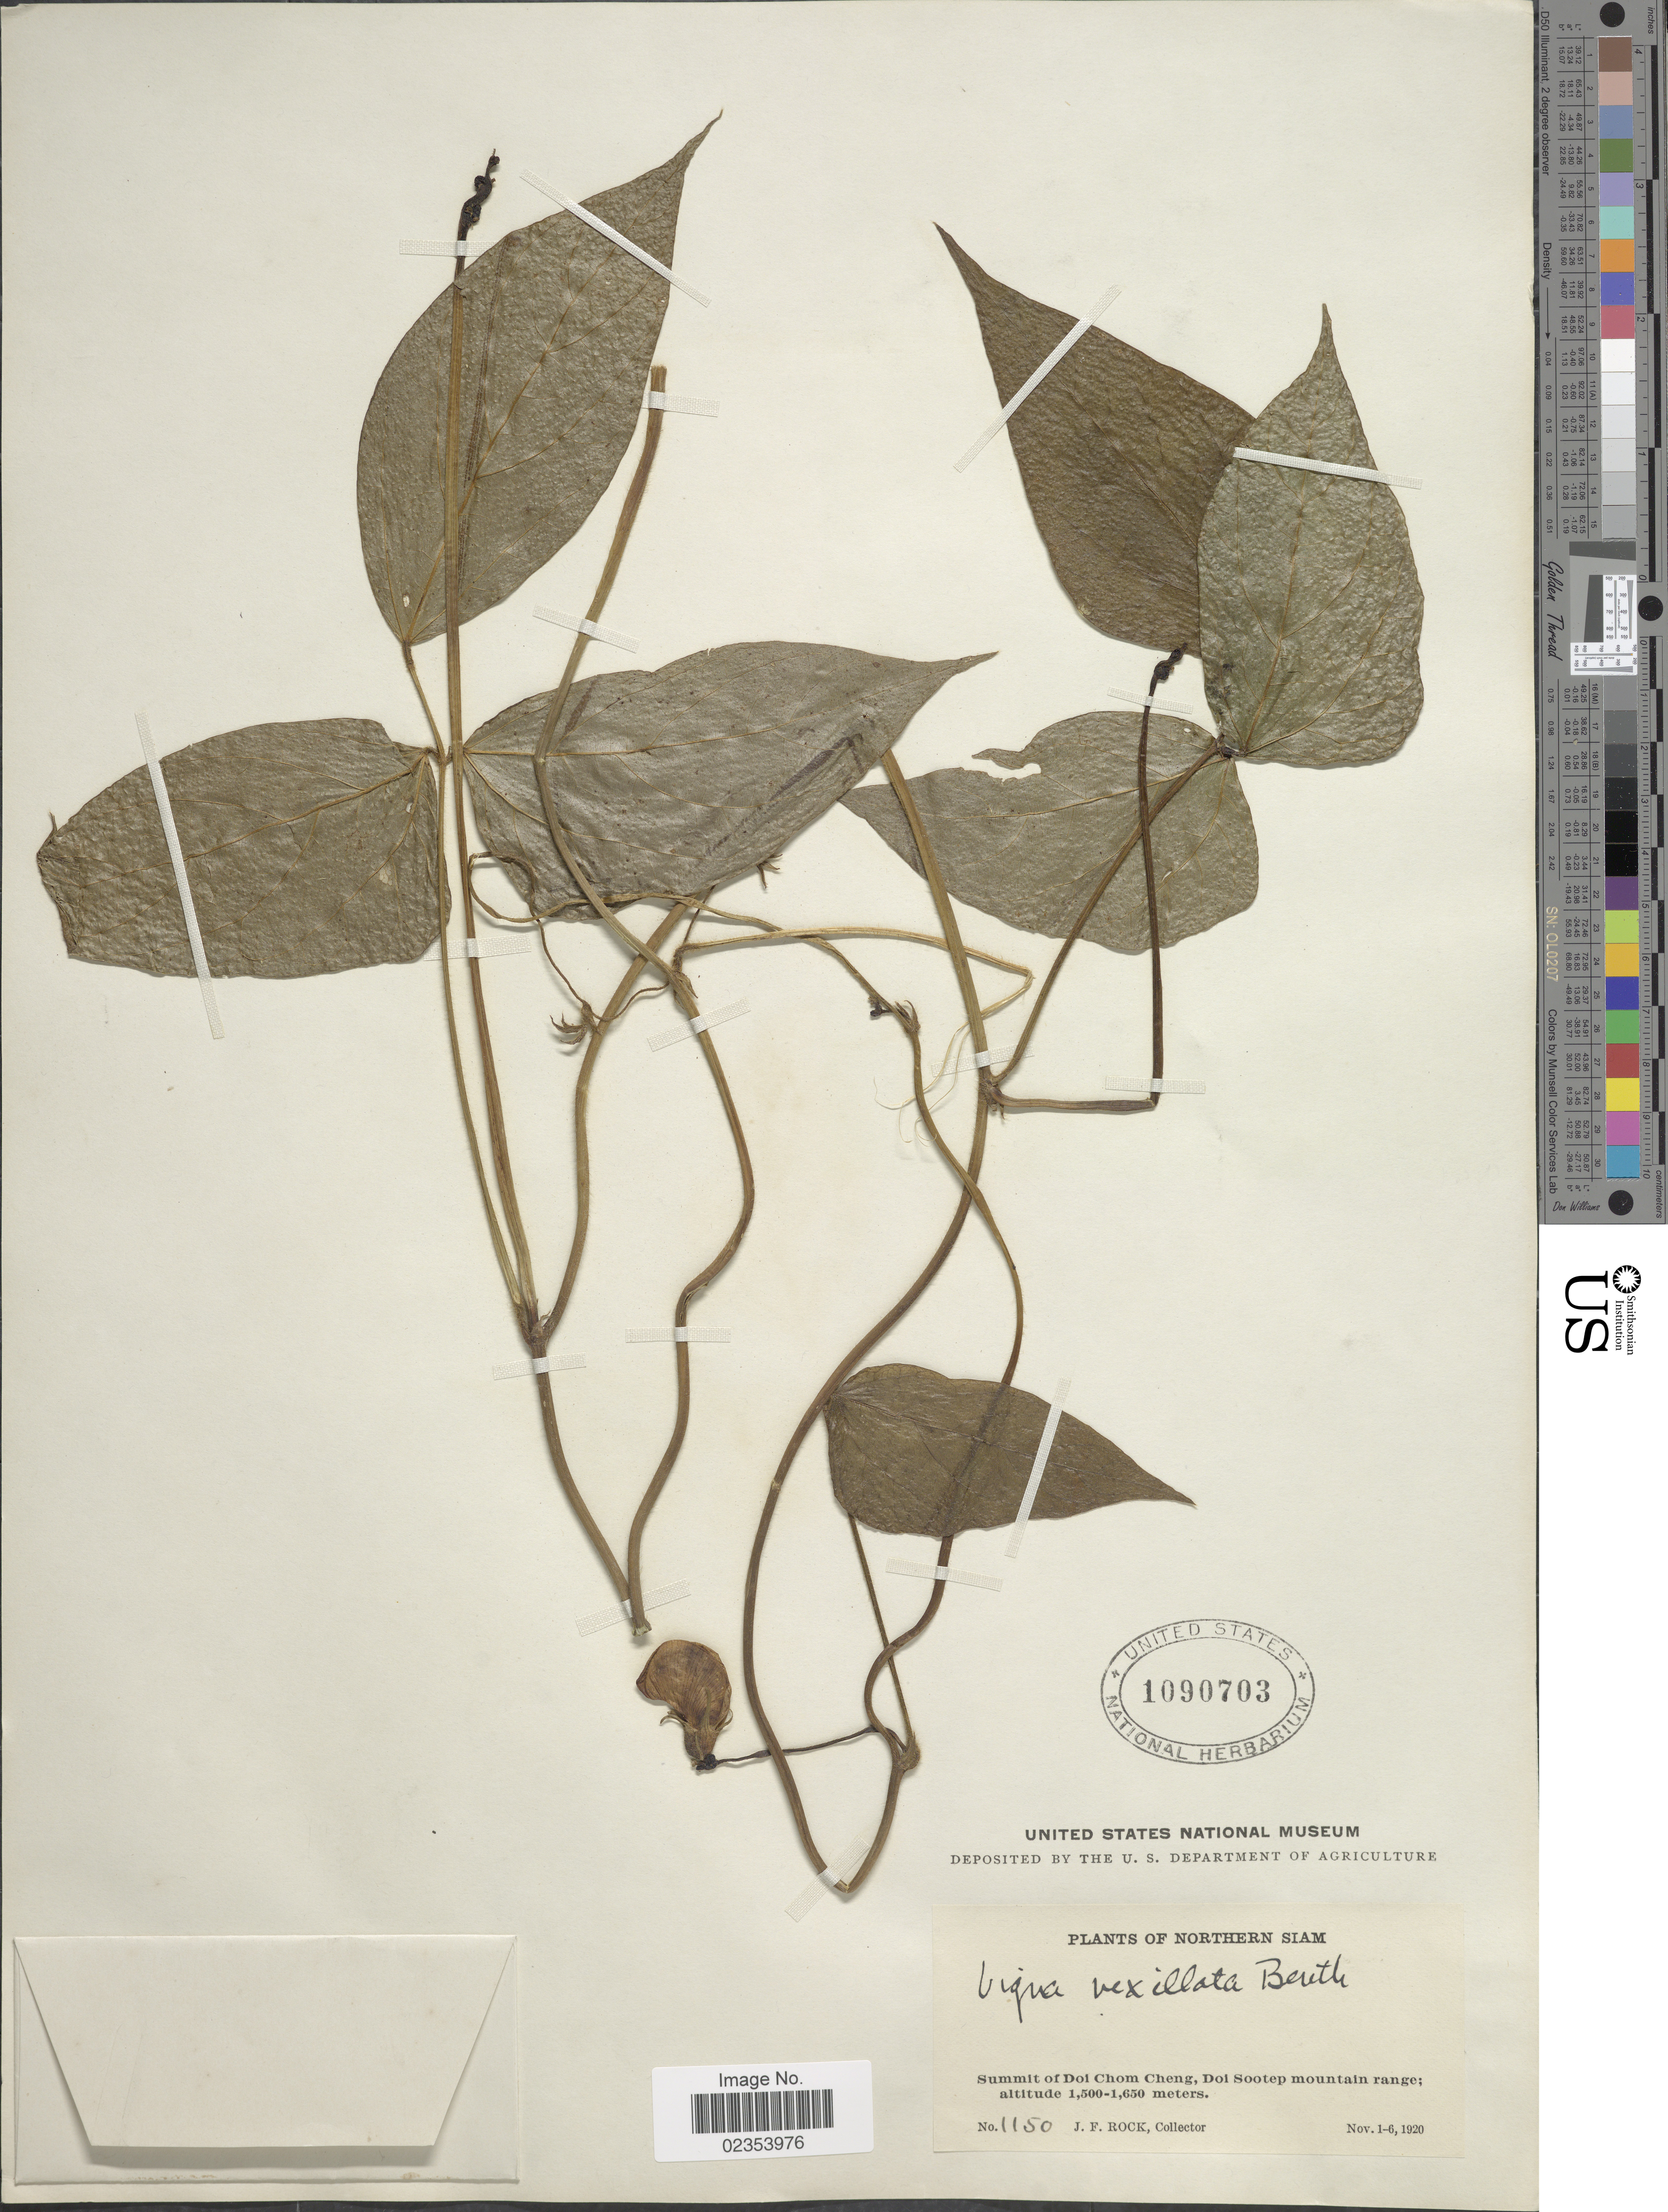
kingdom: Plantae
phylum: Tracheophyta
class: Magnoliopsida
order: Fabales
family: Fabaceae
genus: Vigna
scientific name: Vigna vexillata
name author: (L.) A. Rich.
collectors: J. Rock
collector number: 1150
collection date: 1920-11-01/1920-11-06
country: Thailand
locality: Northern Siam. Summit of Doi Chom Cheng, Doi Sootep mountain range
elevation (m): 1500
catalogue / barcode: US 1090703